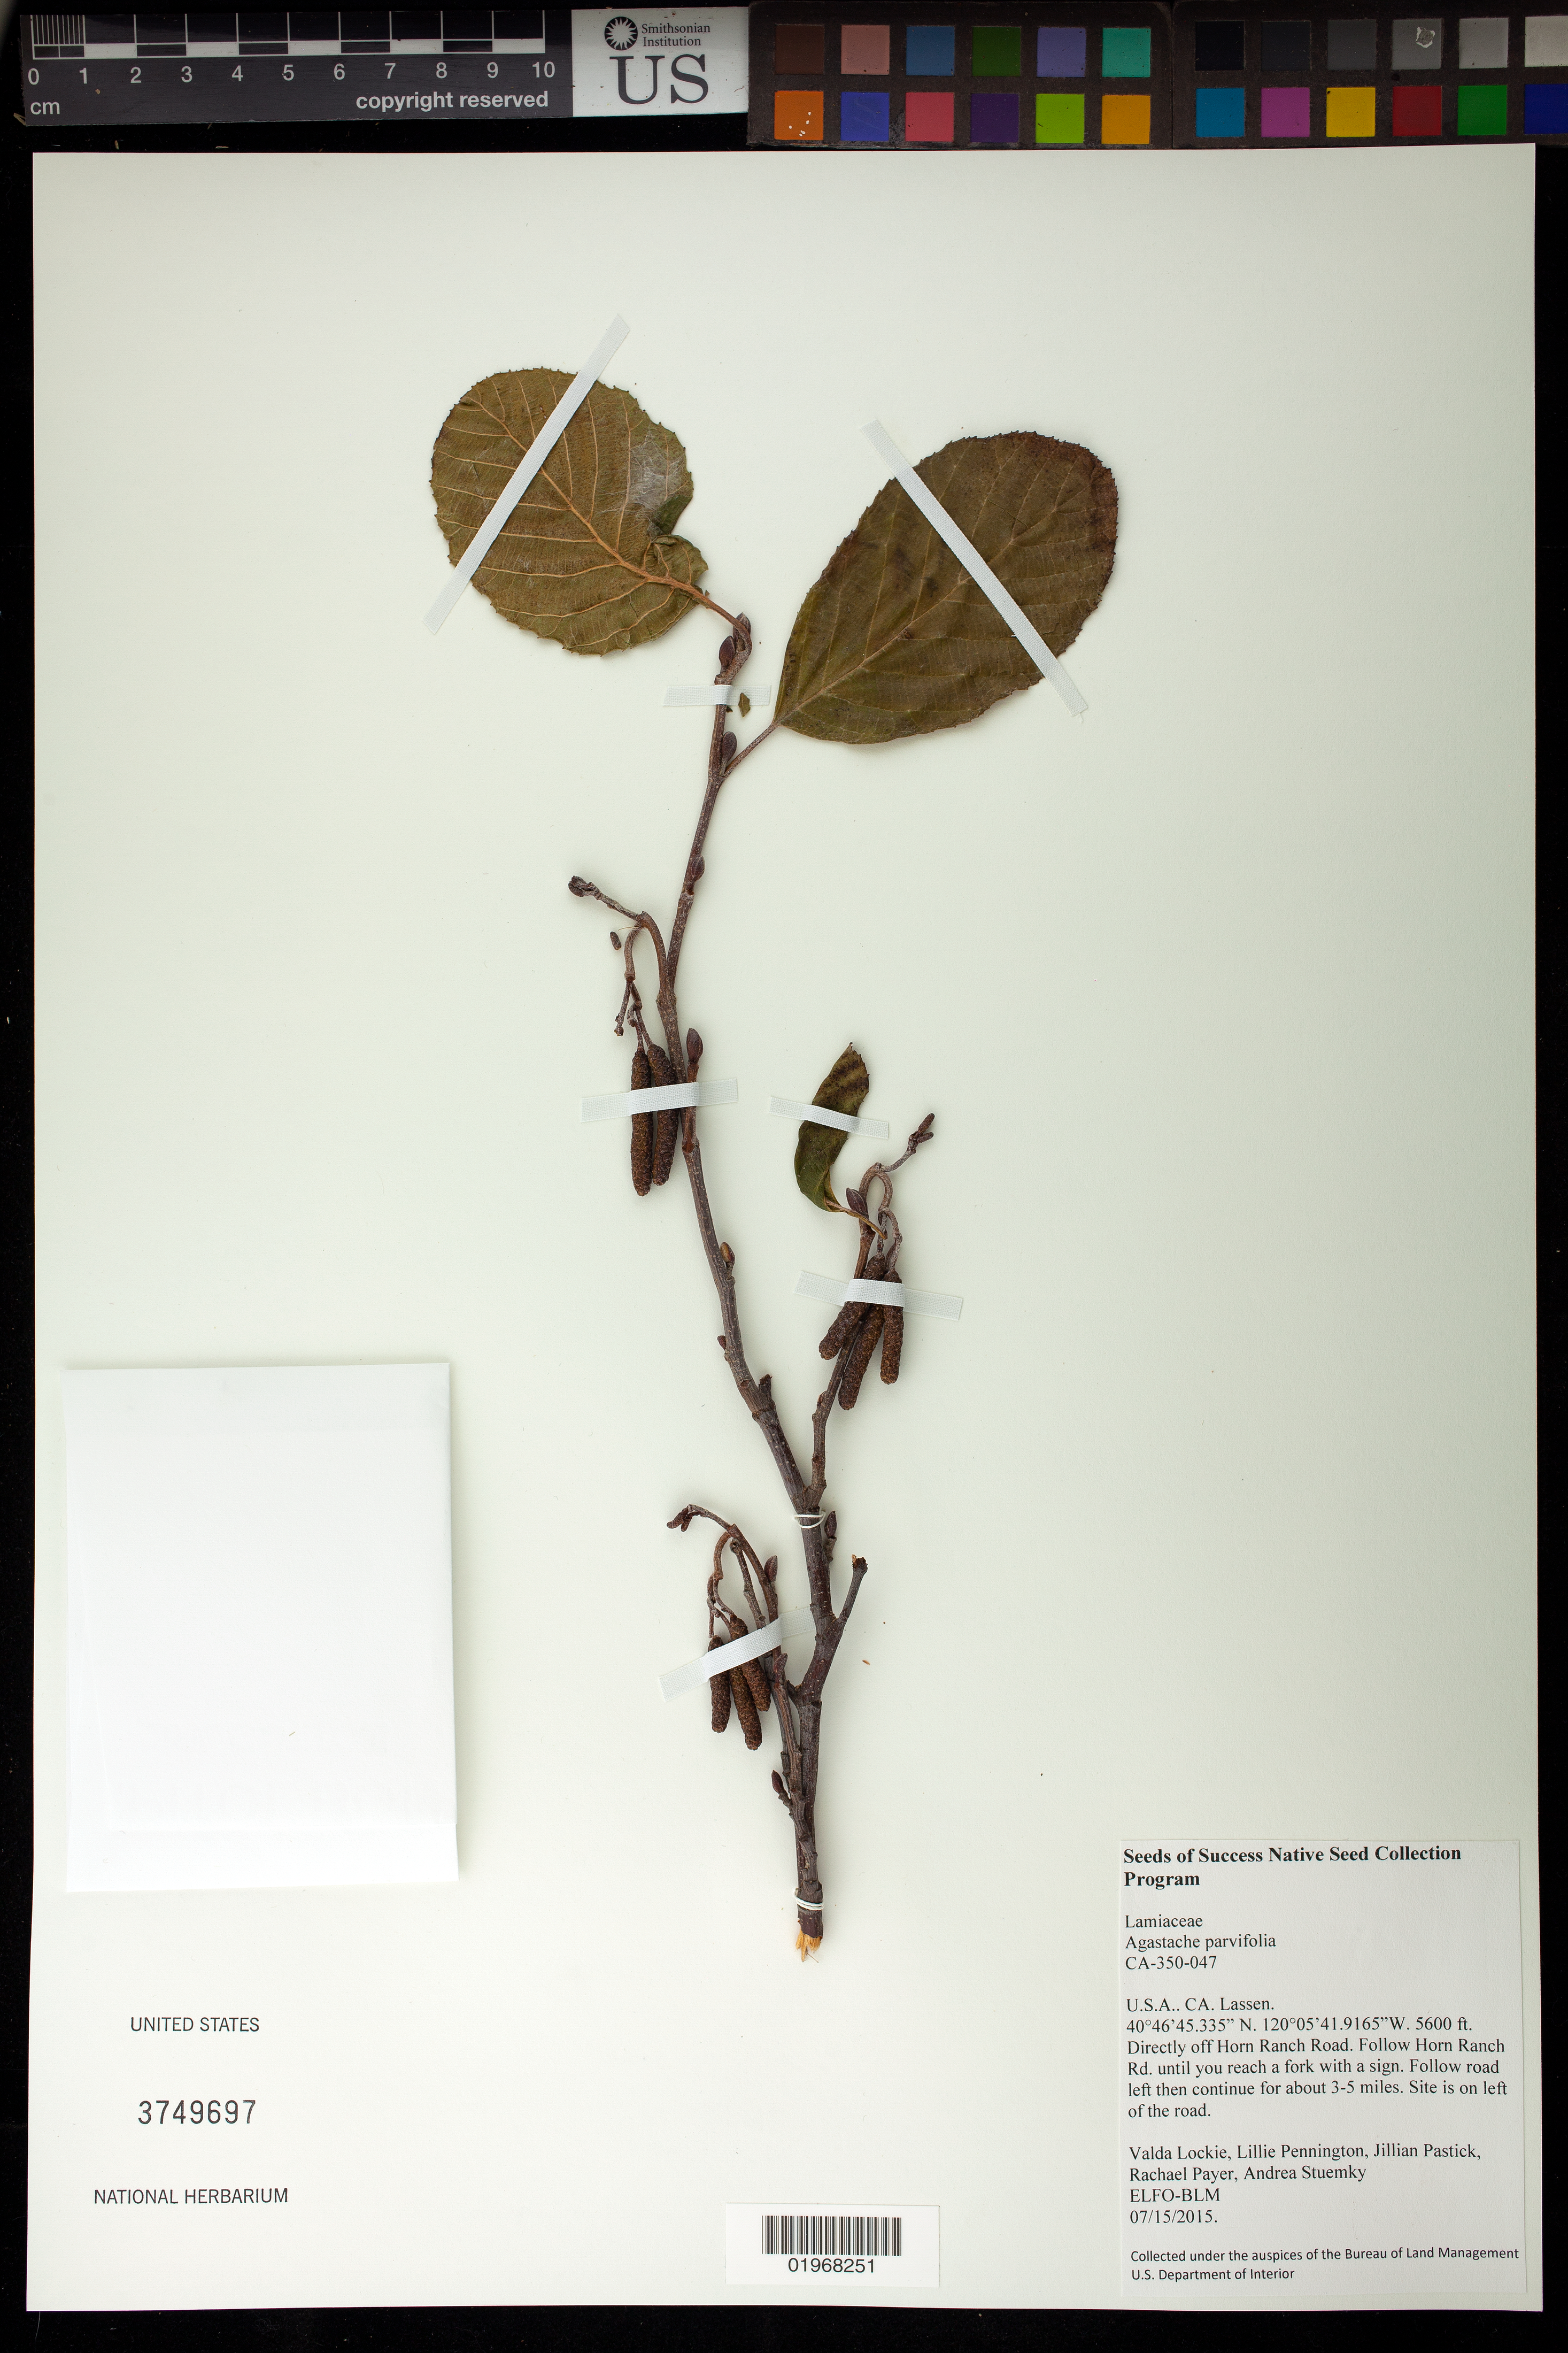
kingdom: Plantae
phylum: Tracheophyta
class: Magnoliopsida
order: Lamiales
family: Lamiaceae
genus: Agastache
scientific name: Agastache parvifolia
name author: Eastw.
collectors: V. Lockie, L. Pennington, J. Pastick, R. Payer & A. Stuemky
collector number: CA350-047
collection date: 2015-07-15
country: United States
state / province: California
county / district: Lassen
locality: Horn Ranch Road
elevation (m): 1707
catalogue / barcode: US 3749697